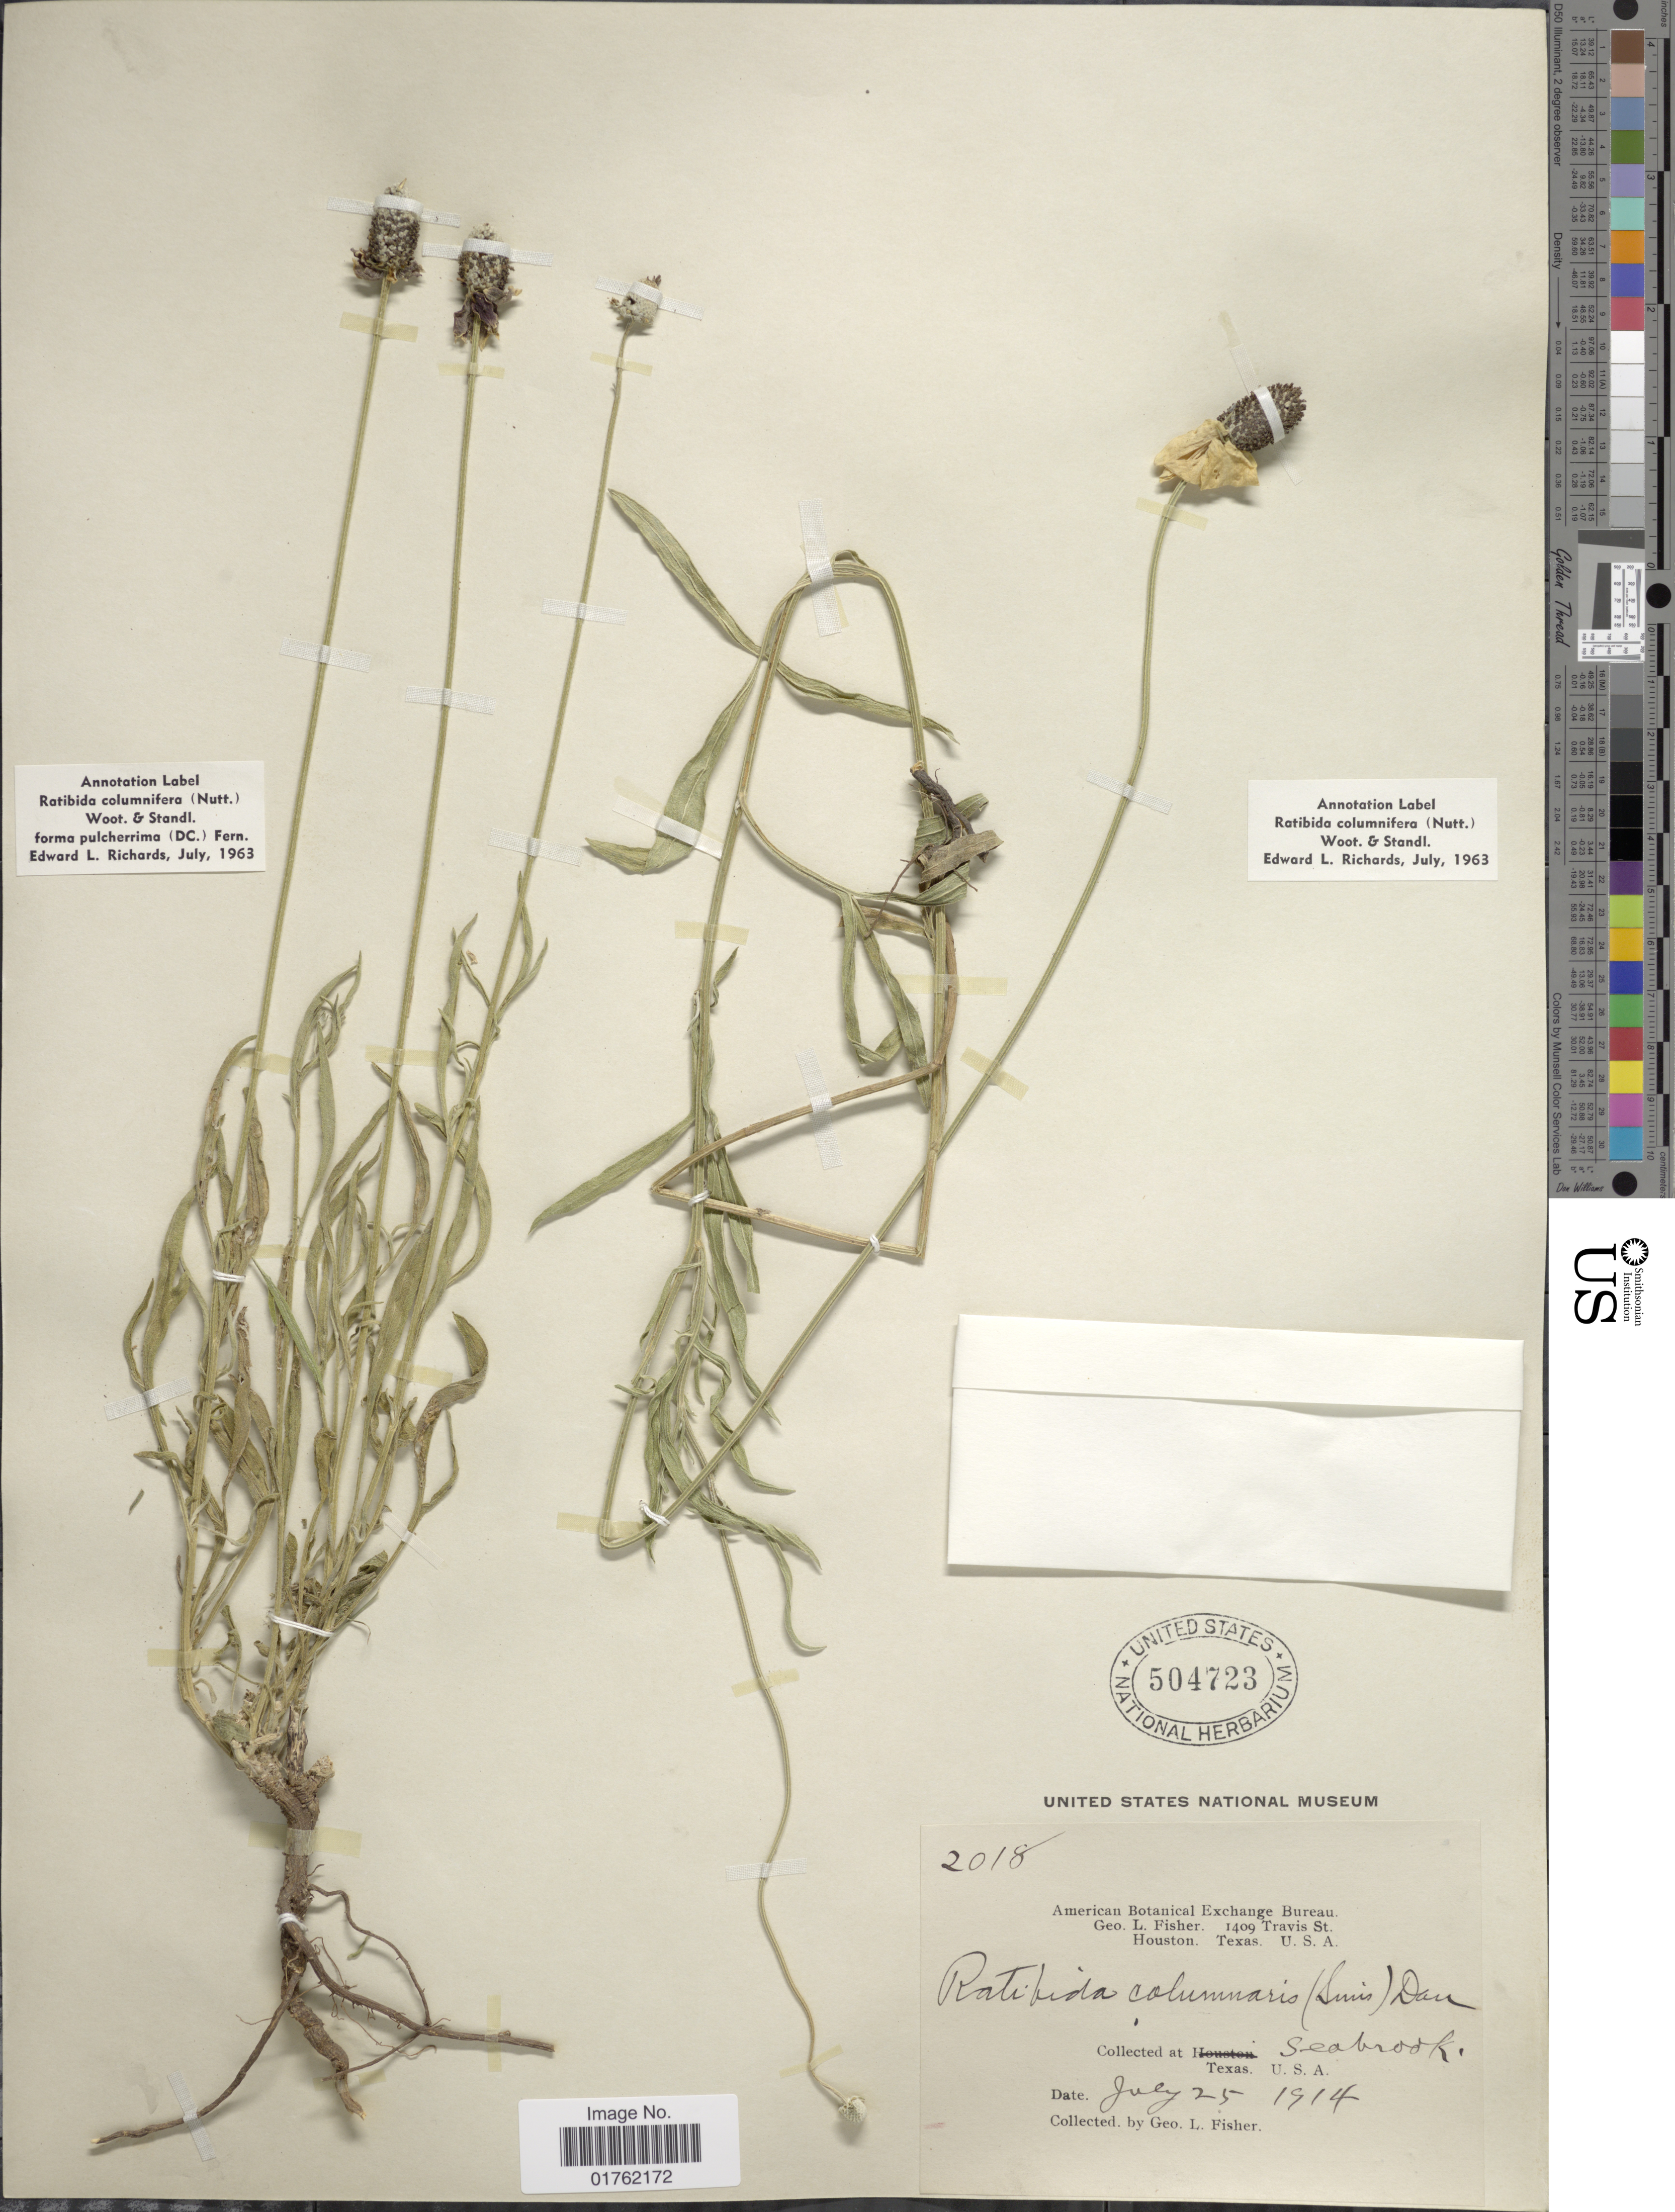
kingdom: Plantae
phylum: Tracheophyta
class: Magnoliopsida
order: Asterales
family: Asteraceae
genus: Ratibida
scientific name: Ratibida columnaris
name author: (Pursh) D. Don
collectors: G. L. Fisher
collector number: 2018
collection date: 1914-07-25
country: United States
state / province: Texas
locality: Seabrook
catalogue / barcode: US 504723